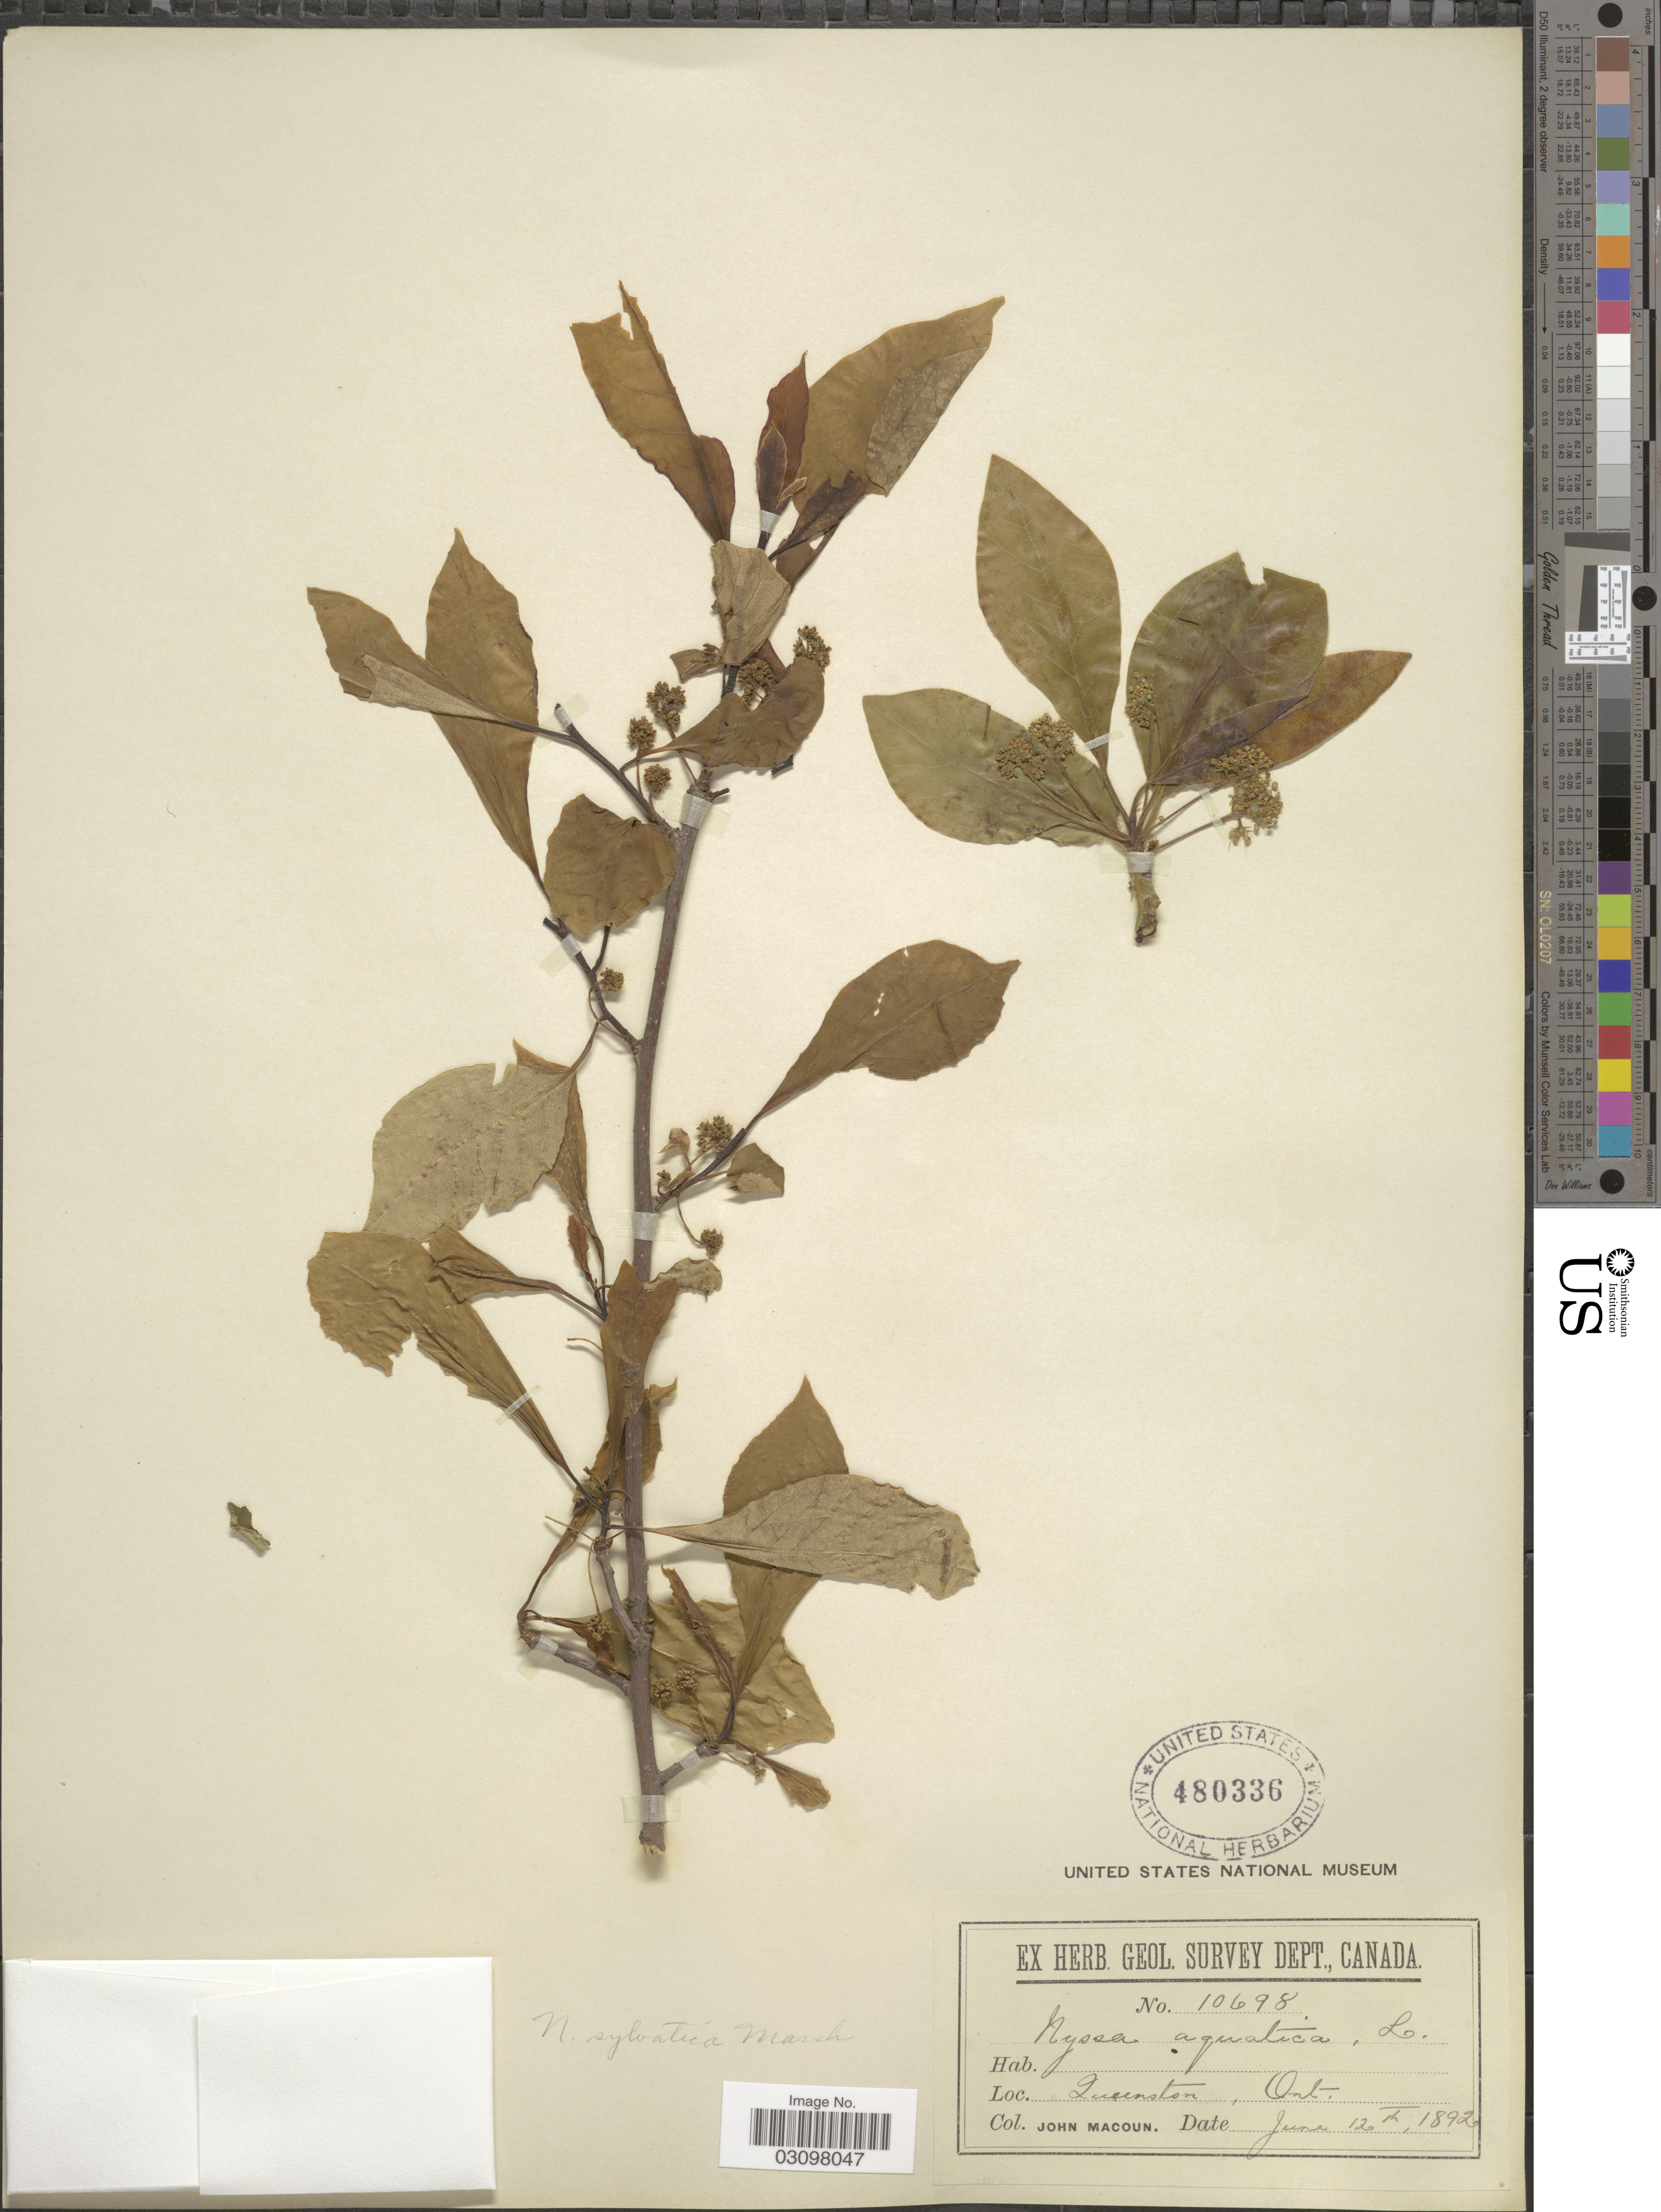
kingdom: Plantae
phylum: Tracheophyta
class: Magnoliopsida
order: Cornales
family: Nyssaceae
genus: Nyssa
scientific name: Nyssa sylvatica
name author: Marshall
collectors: J. Macoun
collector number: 10698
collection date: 1892-06-12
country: Canada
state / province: Ontario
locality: Queenston, Ont.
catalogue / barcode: US 480336